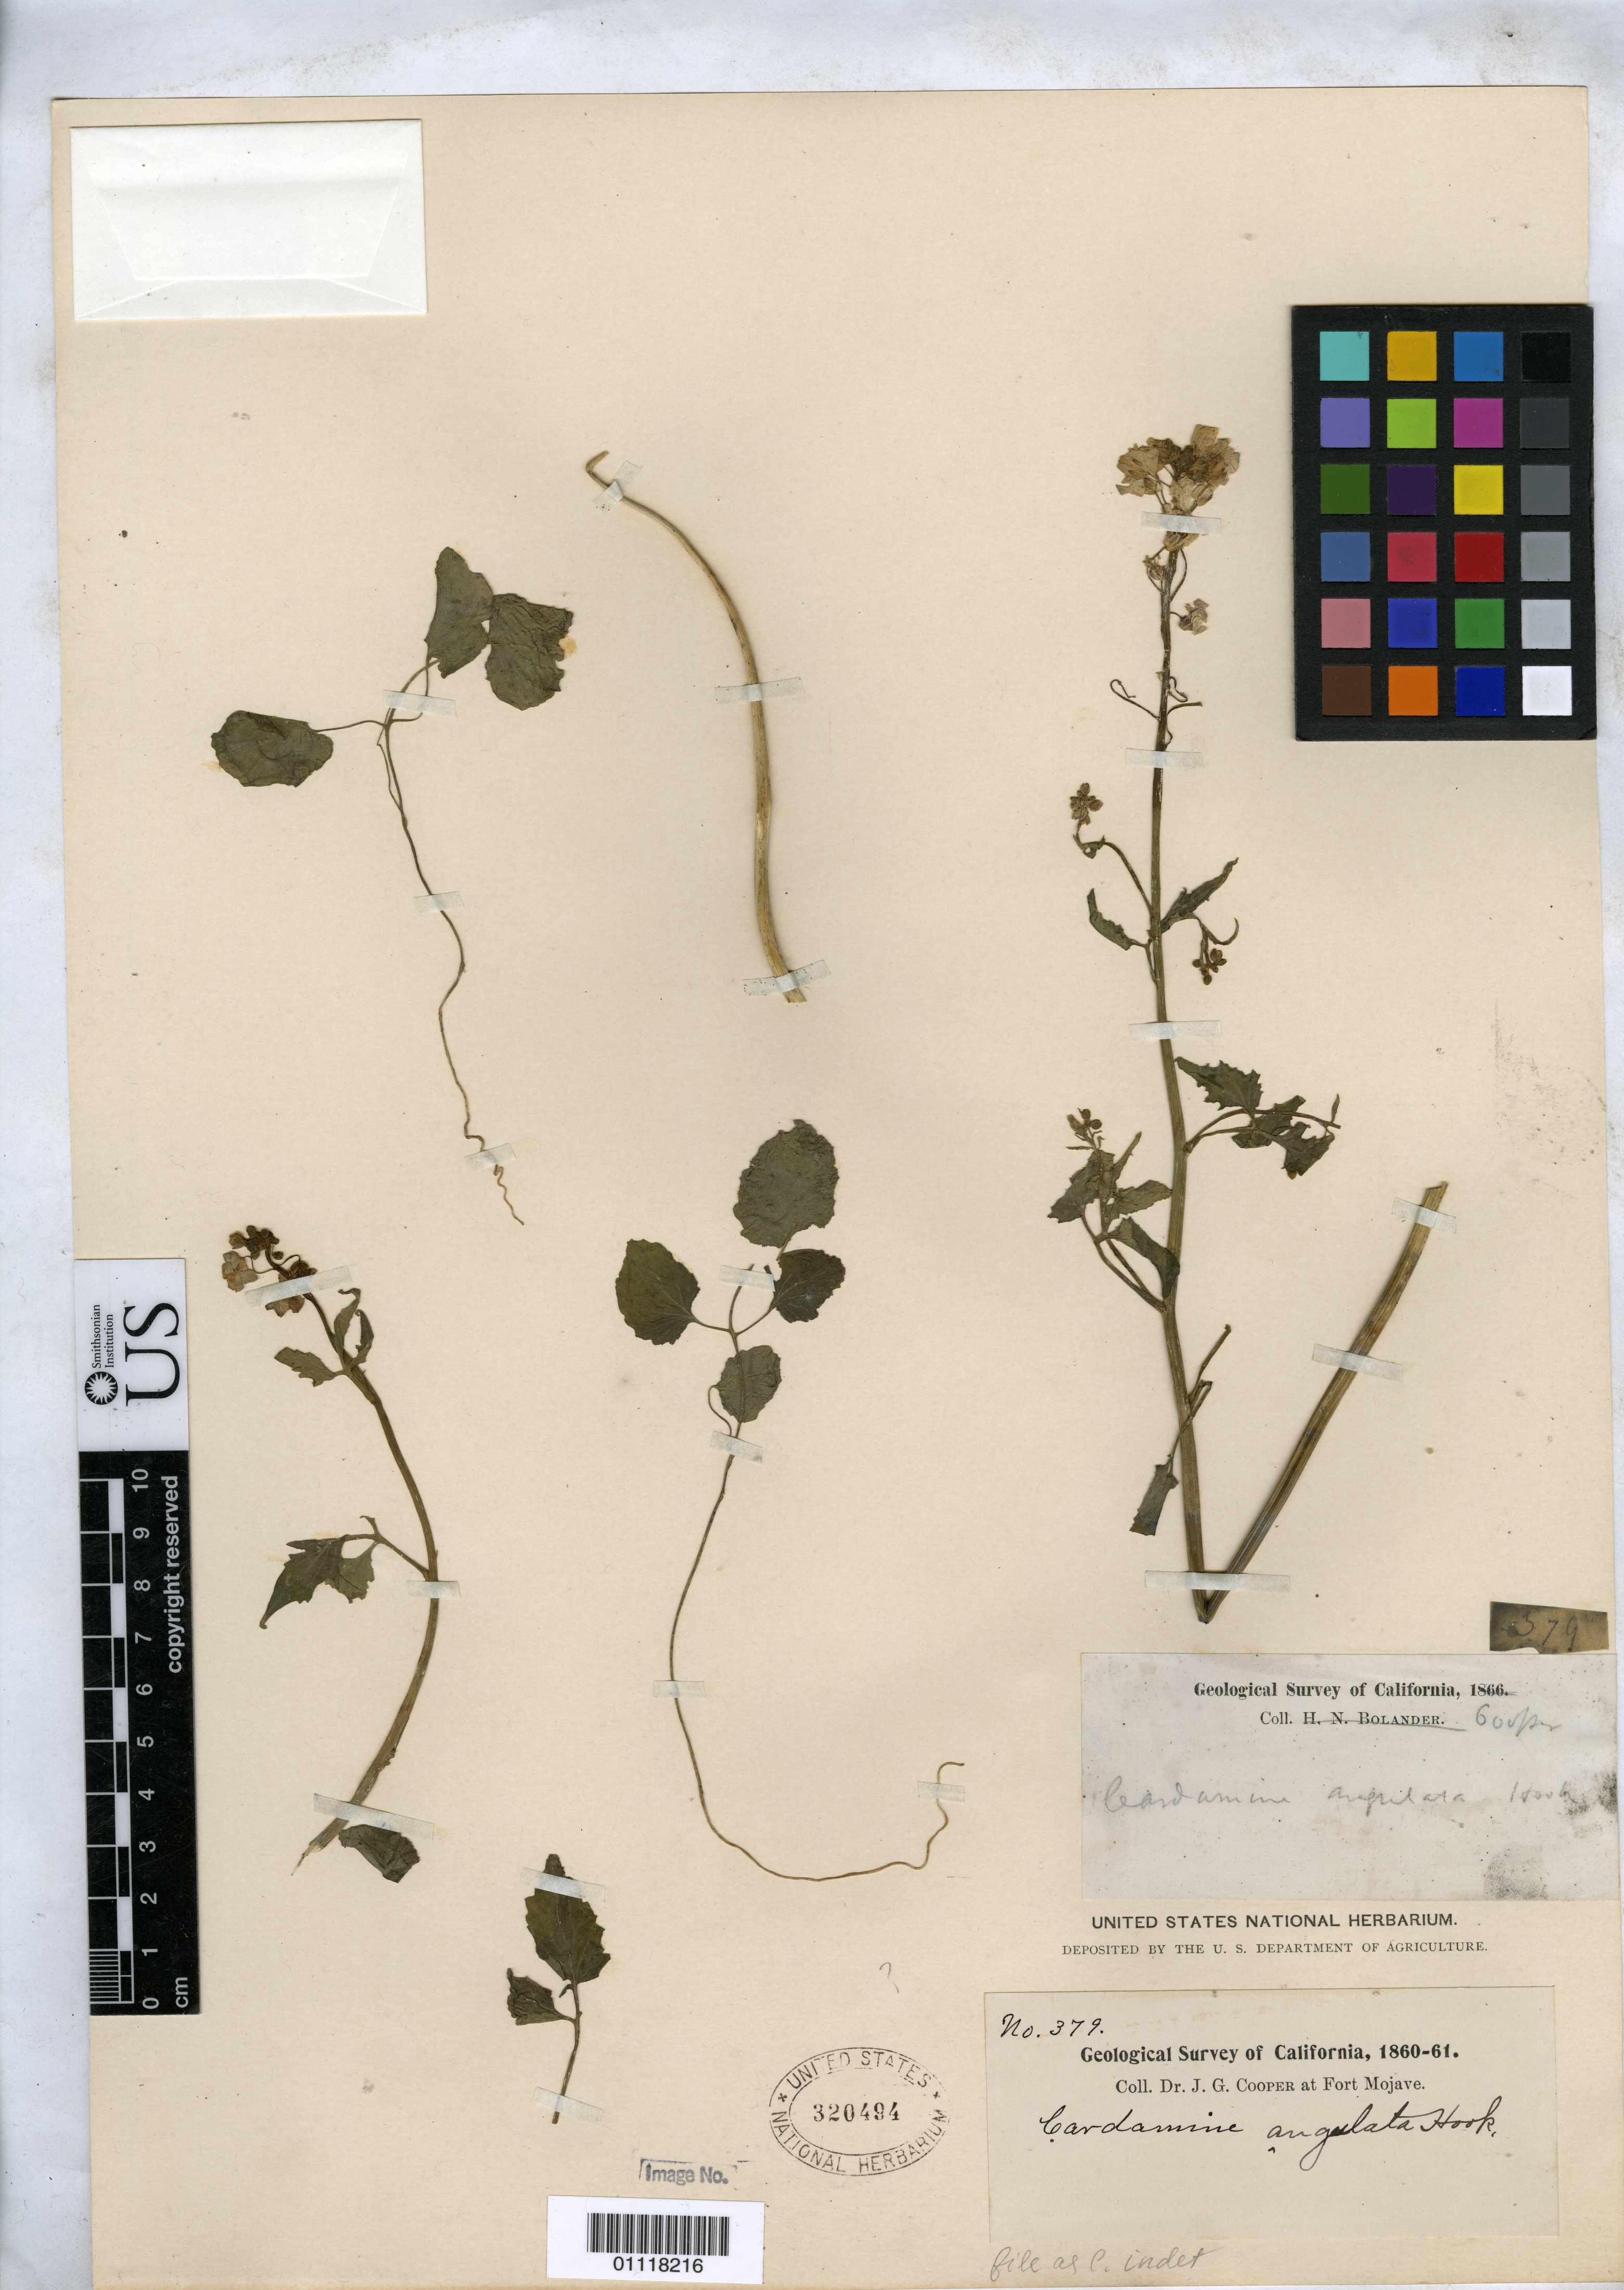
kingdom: Plantae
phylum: Tracheophyta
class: Magnoliopsida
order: Brassicales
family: Brassicaceae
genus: Cardamine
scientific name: Cardamine sp.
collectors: J. G. Cooper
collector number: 379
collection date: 1860/1861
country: United States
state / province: California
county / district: San Bernardino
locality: Fort Mojave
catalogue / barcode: US 320494